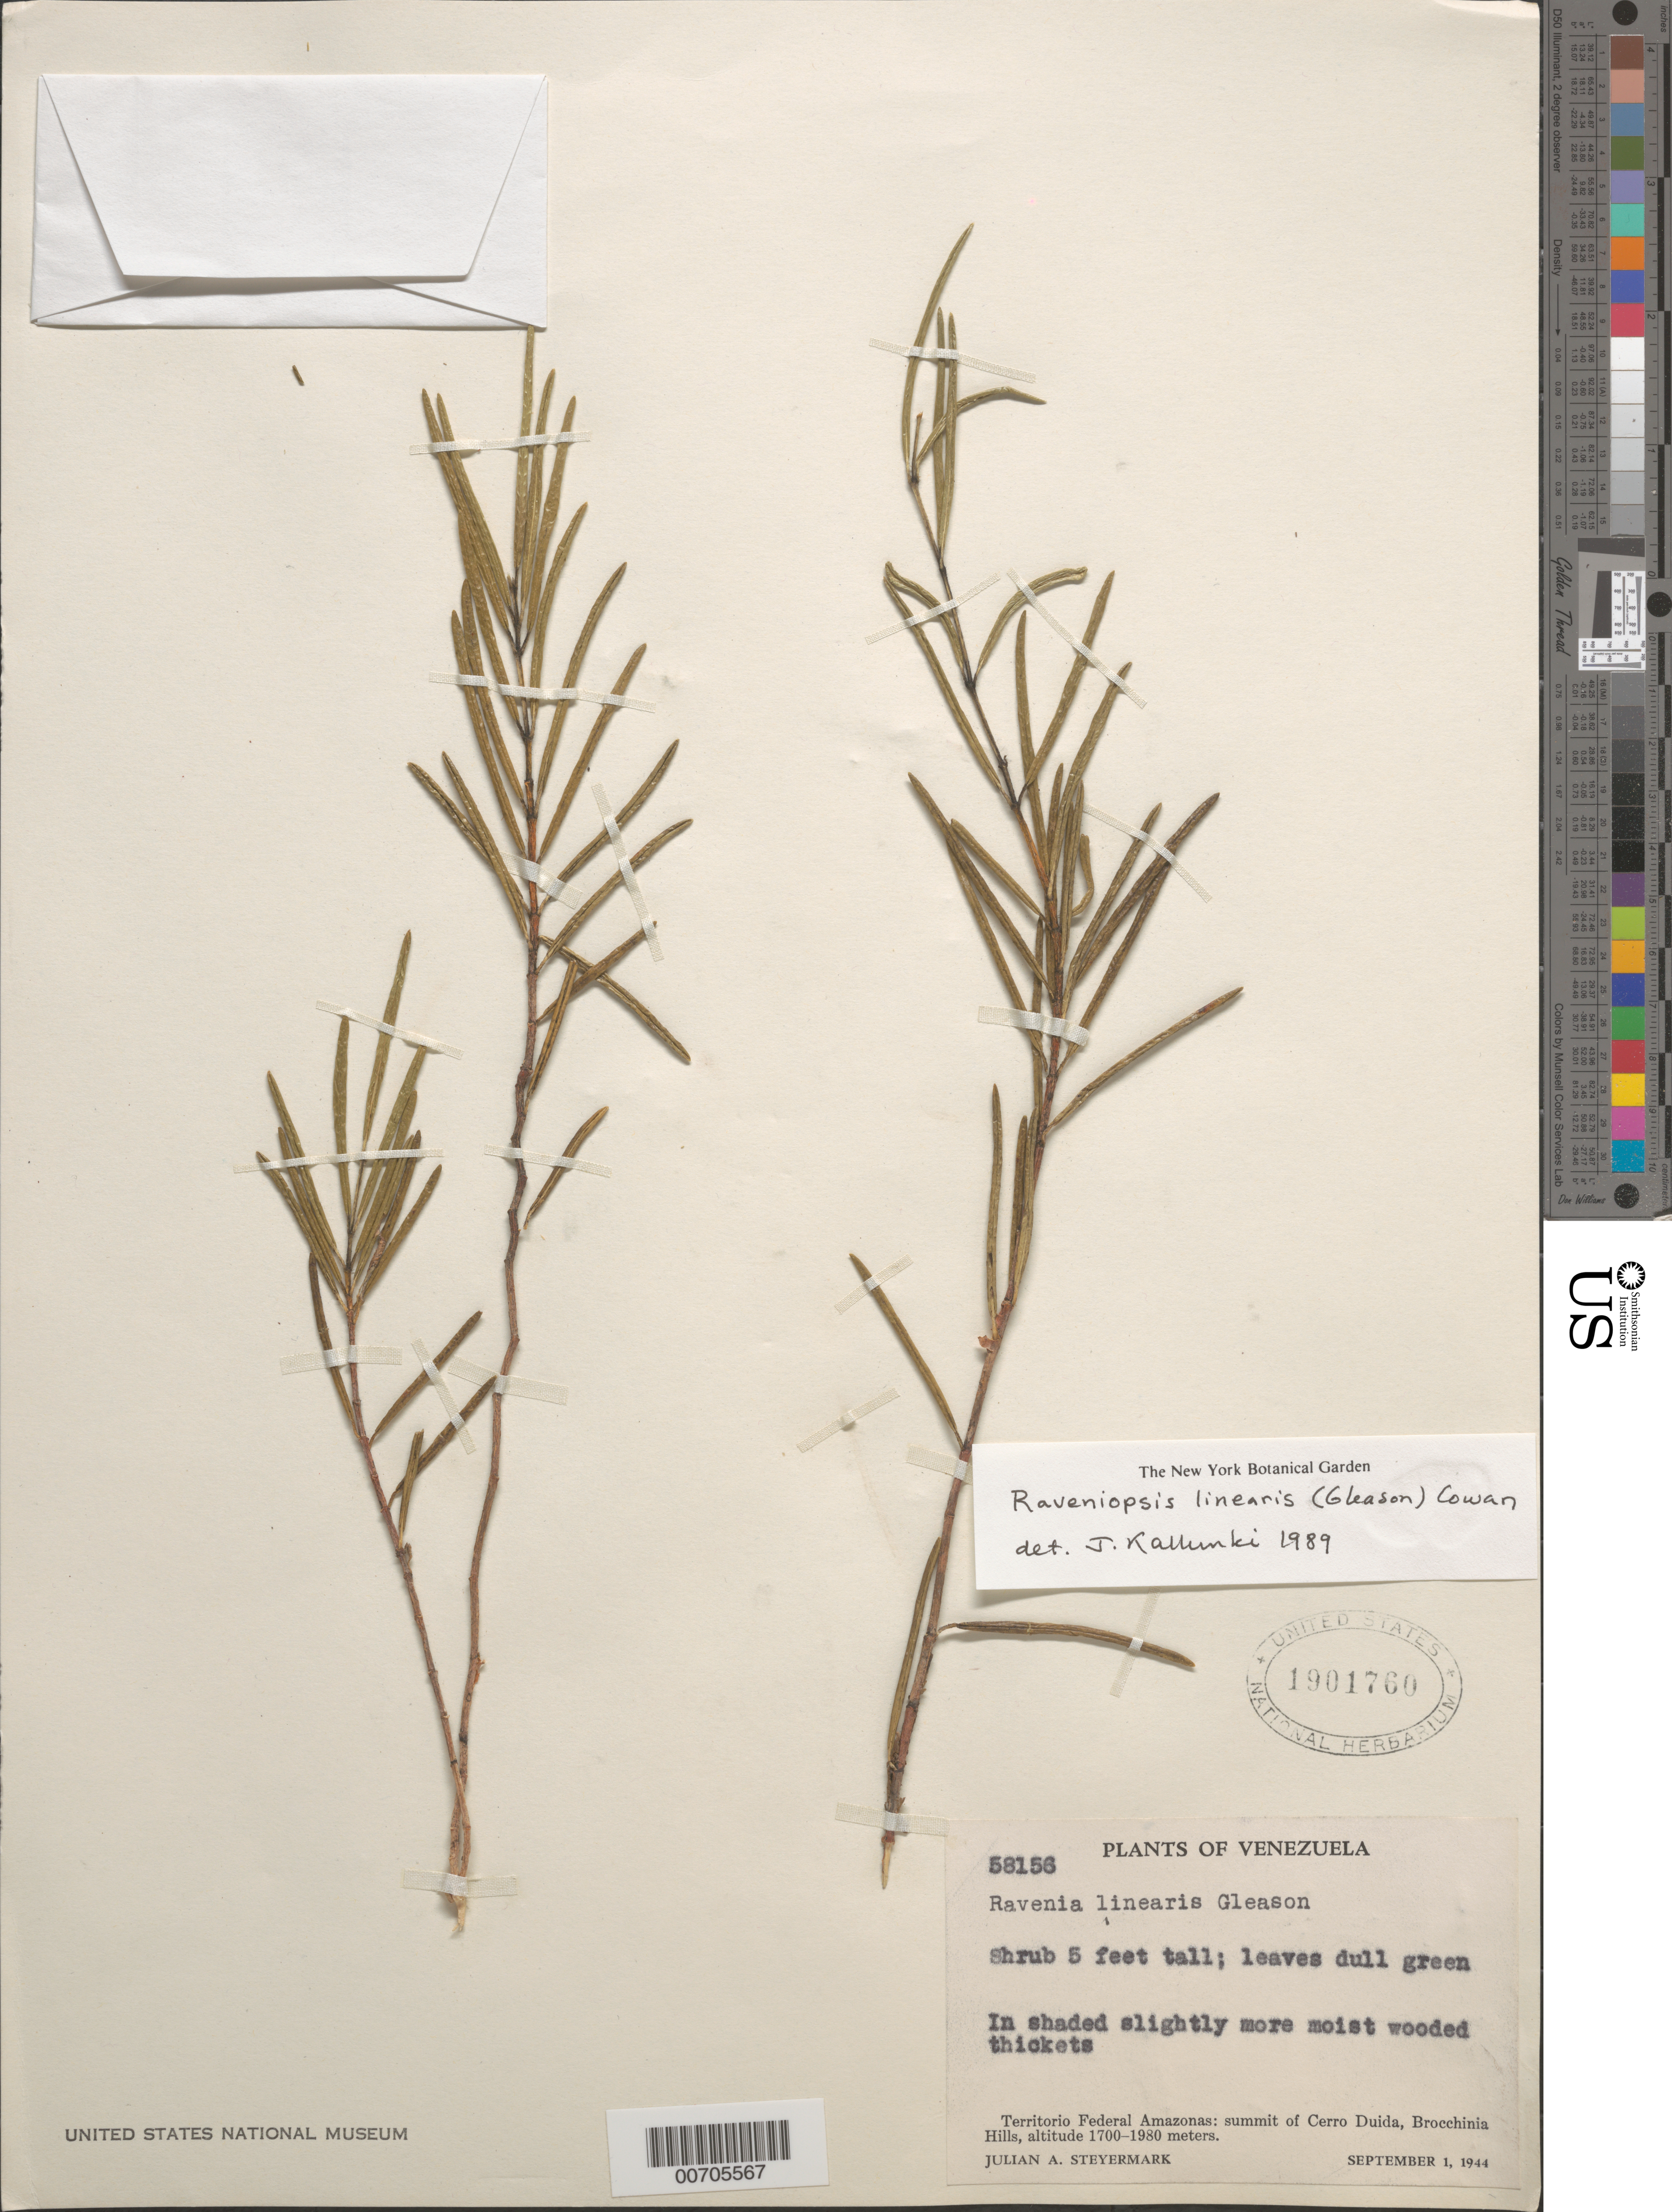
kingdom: Plantae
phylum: Tracheophyta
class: Magnoliopsida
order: Sapindales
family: Rutaceae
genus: Raveniopsis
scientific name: Raveniopsis linearis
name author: (Gleason) R.S. Cowan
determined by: Kallunki, Jacquelyn A.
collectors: J. Steyermark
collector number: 58156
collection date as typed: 1-Sep-44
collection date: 1944-09-01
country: Venezuela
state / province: Amazonas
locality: Cerro Duida, summit, Brocchinia Hills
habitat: Shaded sl more moist wooded thickets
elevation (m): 1700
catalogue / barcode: US 1901760